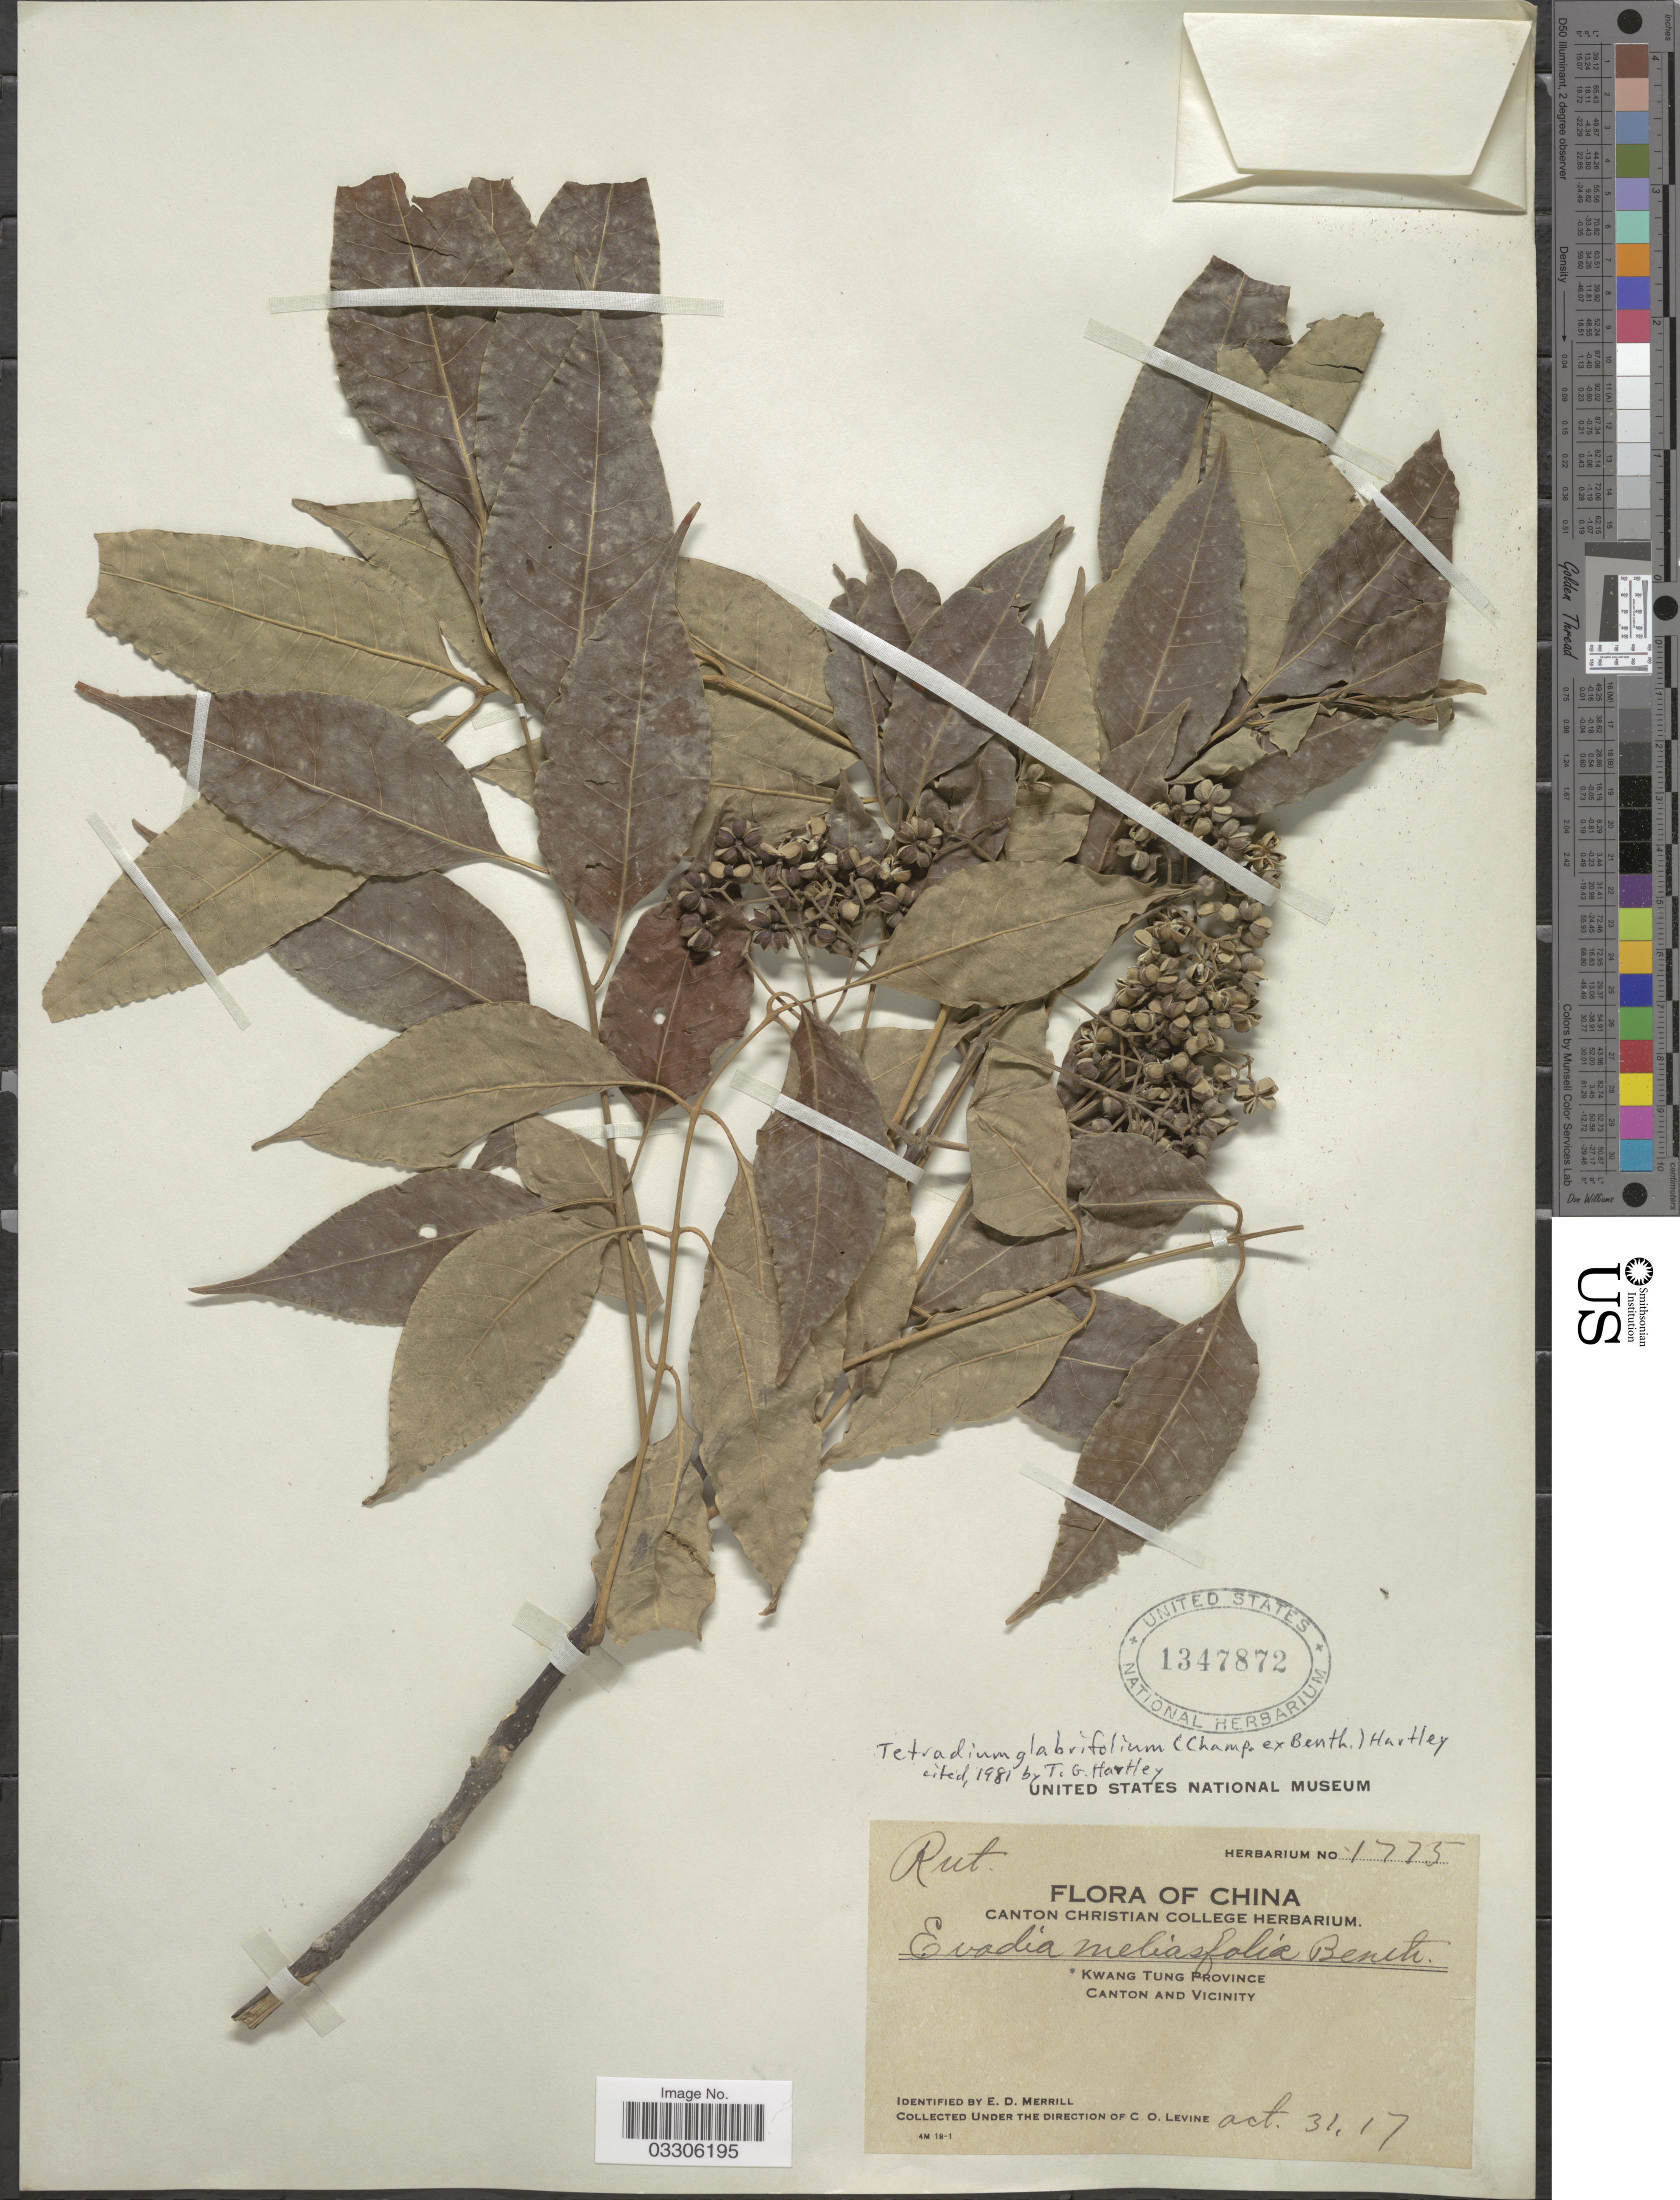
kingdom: Plantae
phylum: Tracheophyta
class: Magnoliopsida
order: Sapindales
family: Rutaceae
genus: Tetradium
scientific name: Tetradium glabrifolium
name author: (Champ. ex Benth.) T.G. Hartley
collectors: C. O. Levine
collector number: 1775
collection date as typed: Transcribed d/m/y: 31/10/17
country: China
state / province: Guangdong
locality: Kwang Tung Province. Canton and Vicinity.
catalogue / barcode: US 1347872